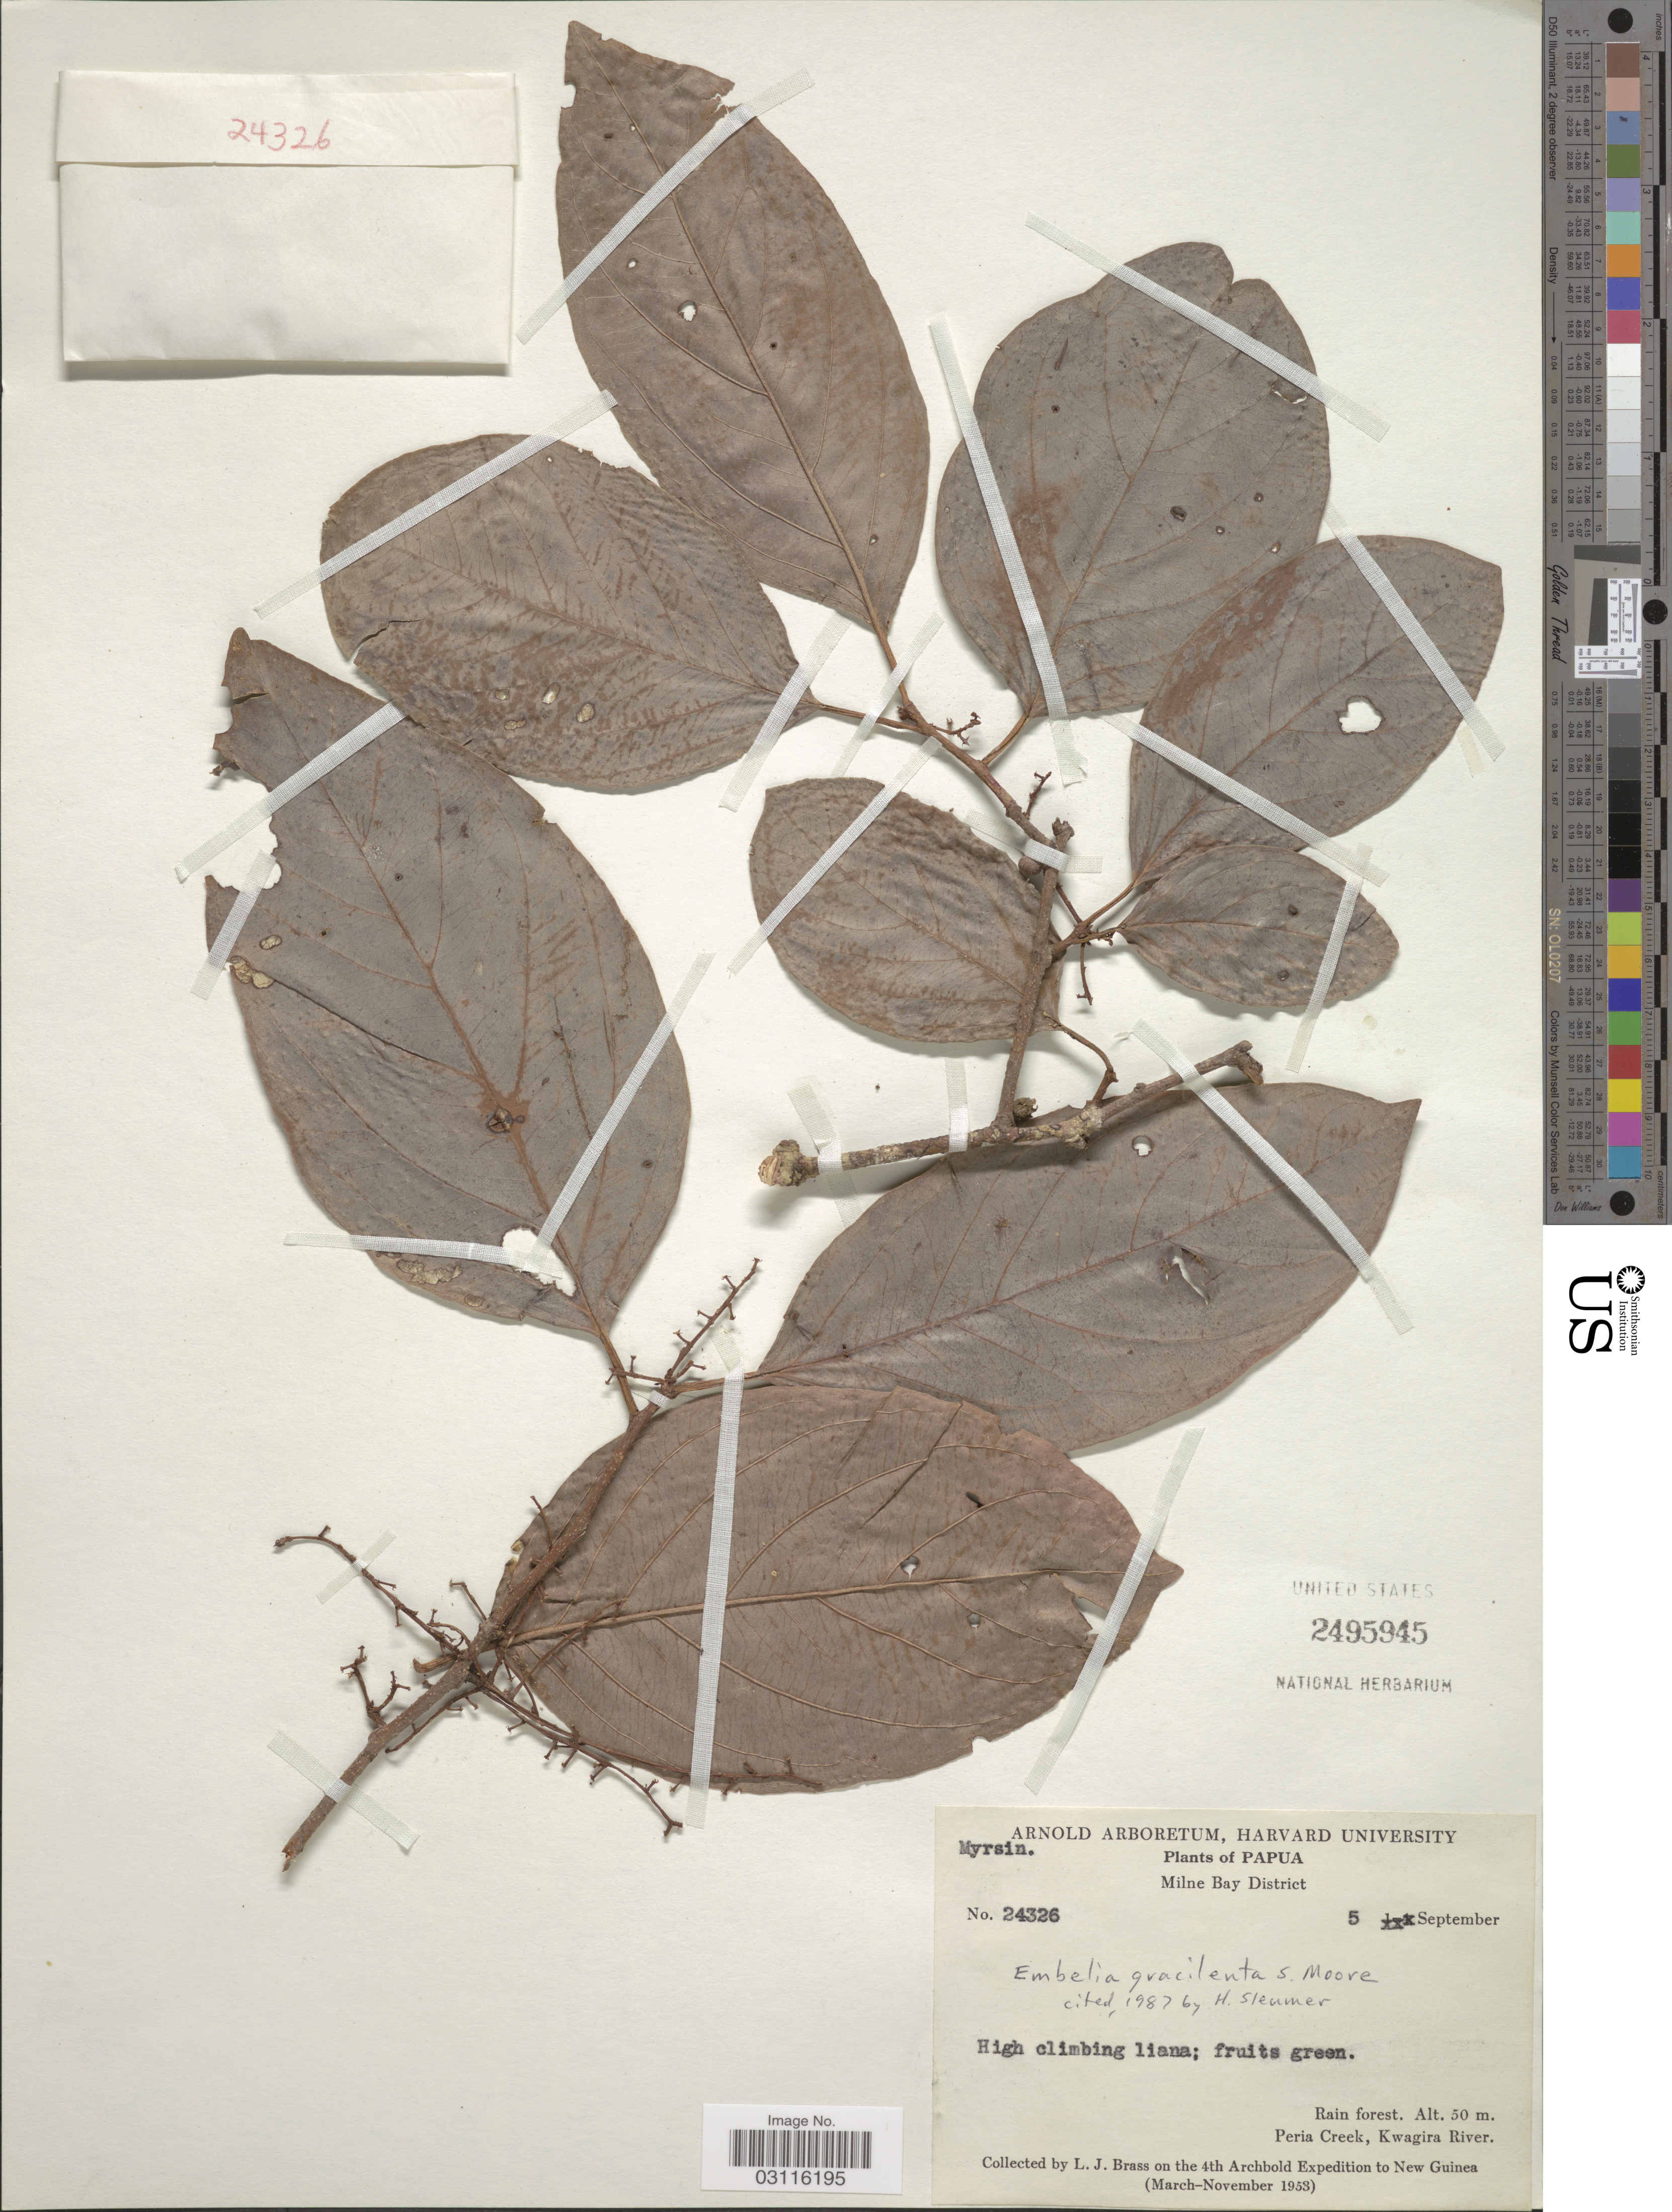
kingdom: Plantae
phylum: Tracheophyta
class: Magnoliopsida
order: Ericales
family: Primulaceae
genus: Embelia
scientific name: Embelia gracilenta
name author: S. Moore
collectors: L. J. Brass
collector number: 24326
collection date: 1953-09-05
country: Papua New Guinea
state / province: Milne Bay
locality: Papua. Milne Bay District. Peria Creek, Kwagira River. New Guinea.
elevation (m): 50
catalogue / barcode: US 2495945